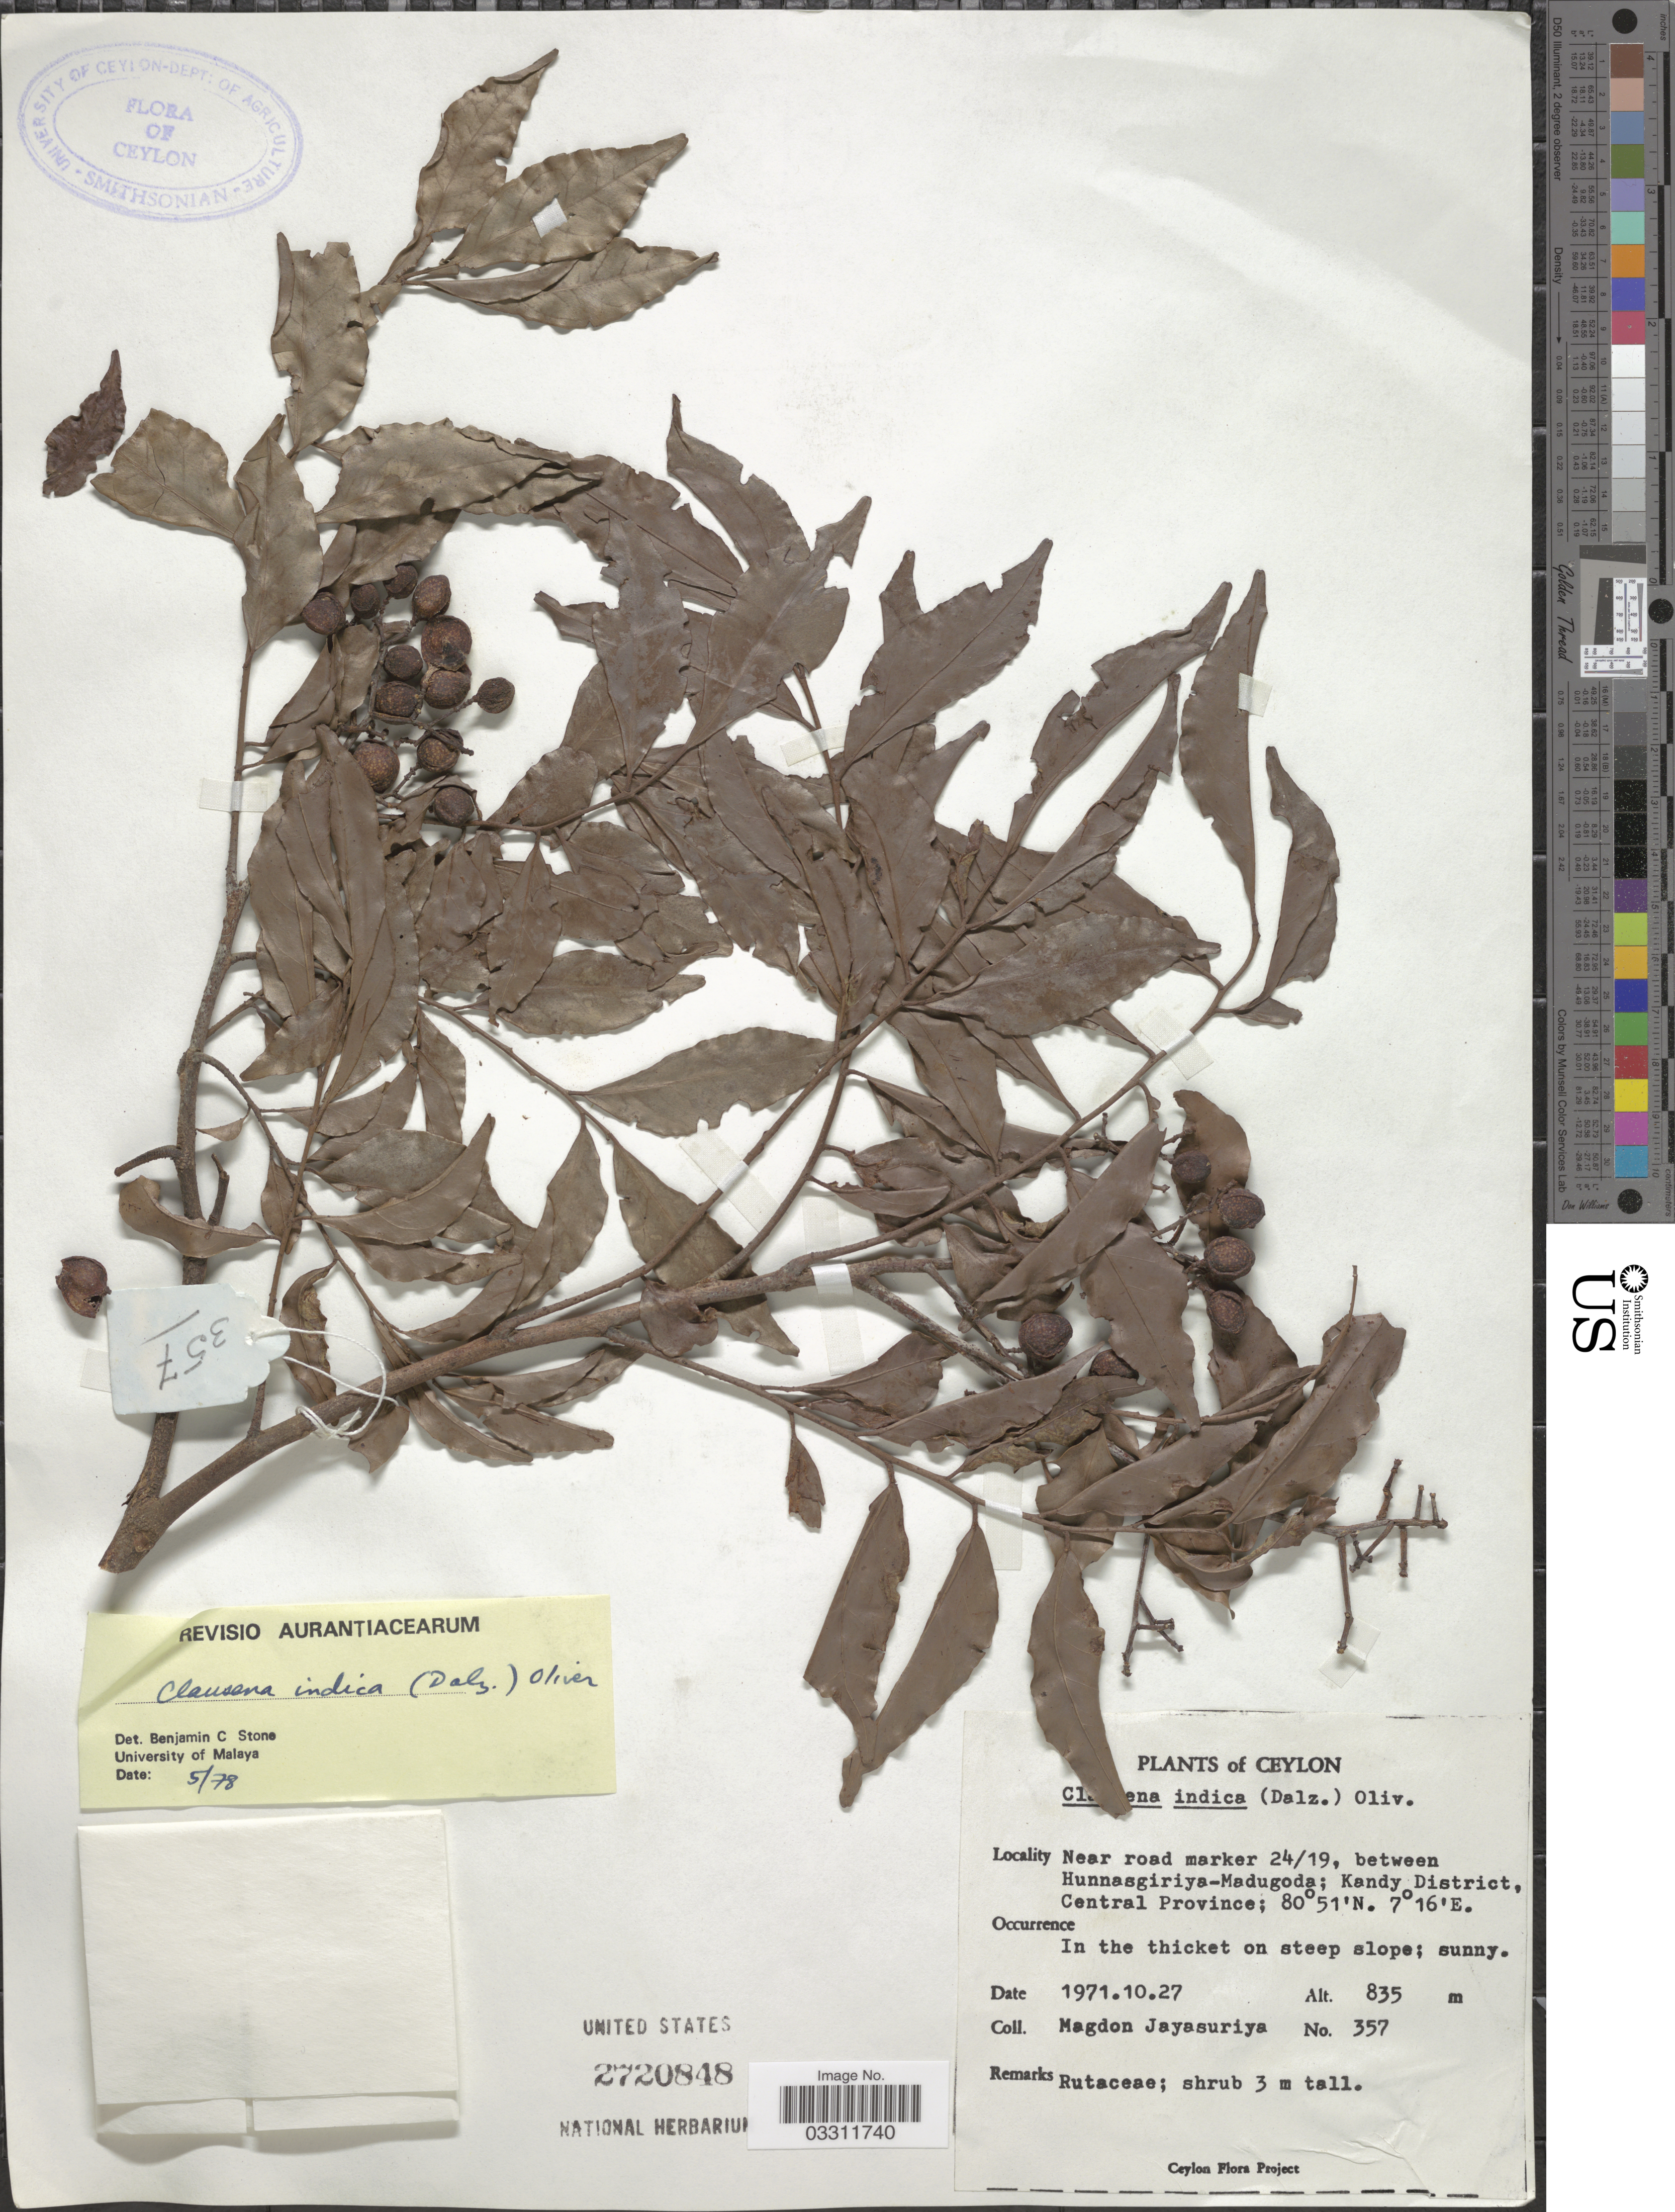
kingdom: Plantae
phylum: Tracheophyta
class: Magnoliopsida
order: Sapindales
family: Rutaceae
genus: Clausena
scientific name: Clausena indica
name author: (Dalzell) Oliv.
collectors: A. H. Jayasuriya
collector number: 357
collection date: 1971-10-27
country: Sri Lanka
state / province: Central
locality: Ceylon. Near road marker 24/19, between Hunnasgiriya-Madugoda; Kandy District.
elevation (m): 835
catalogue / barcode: US 2720848